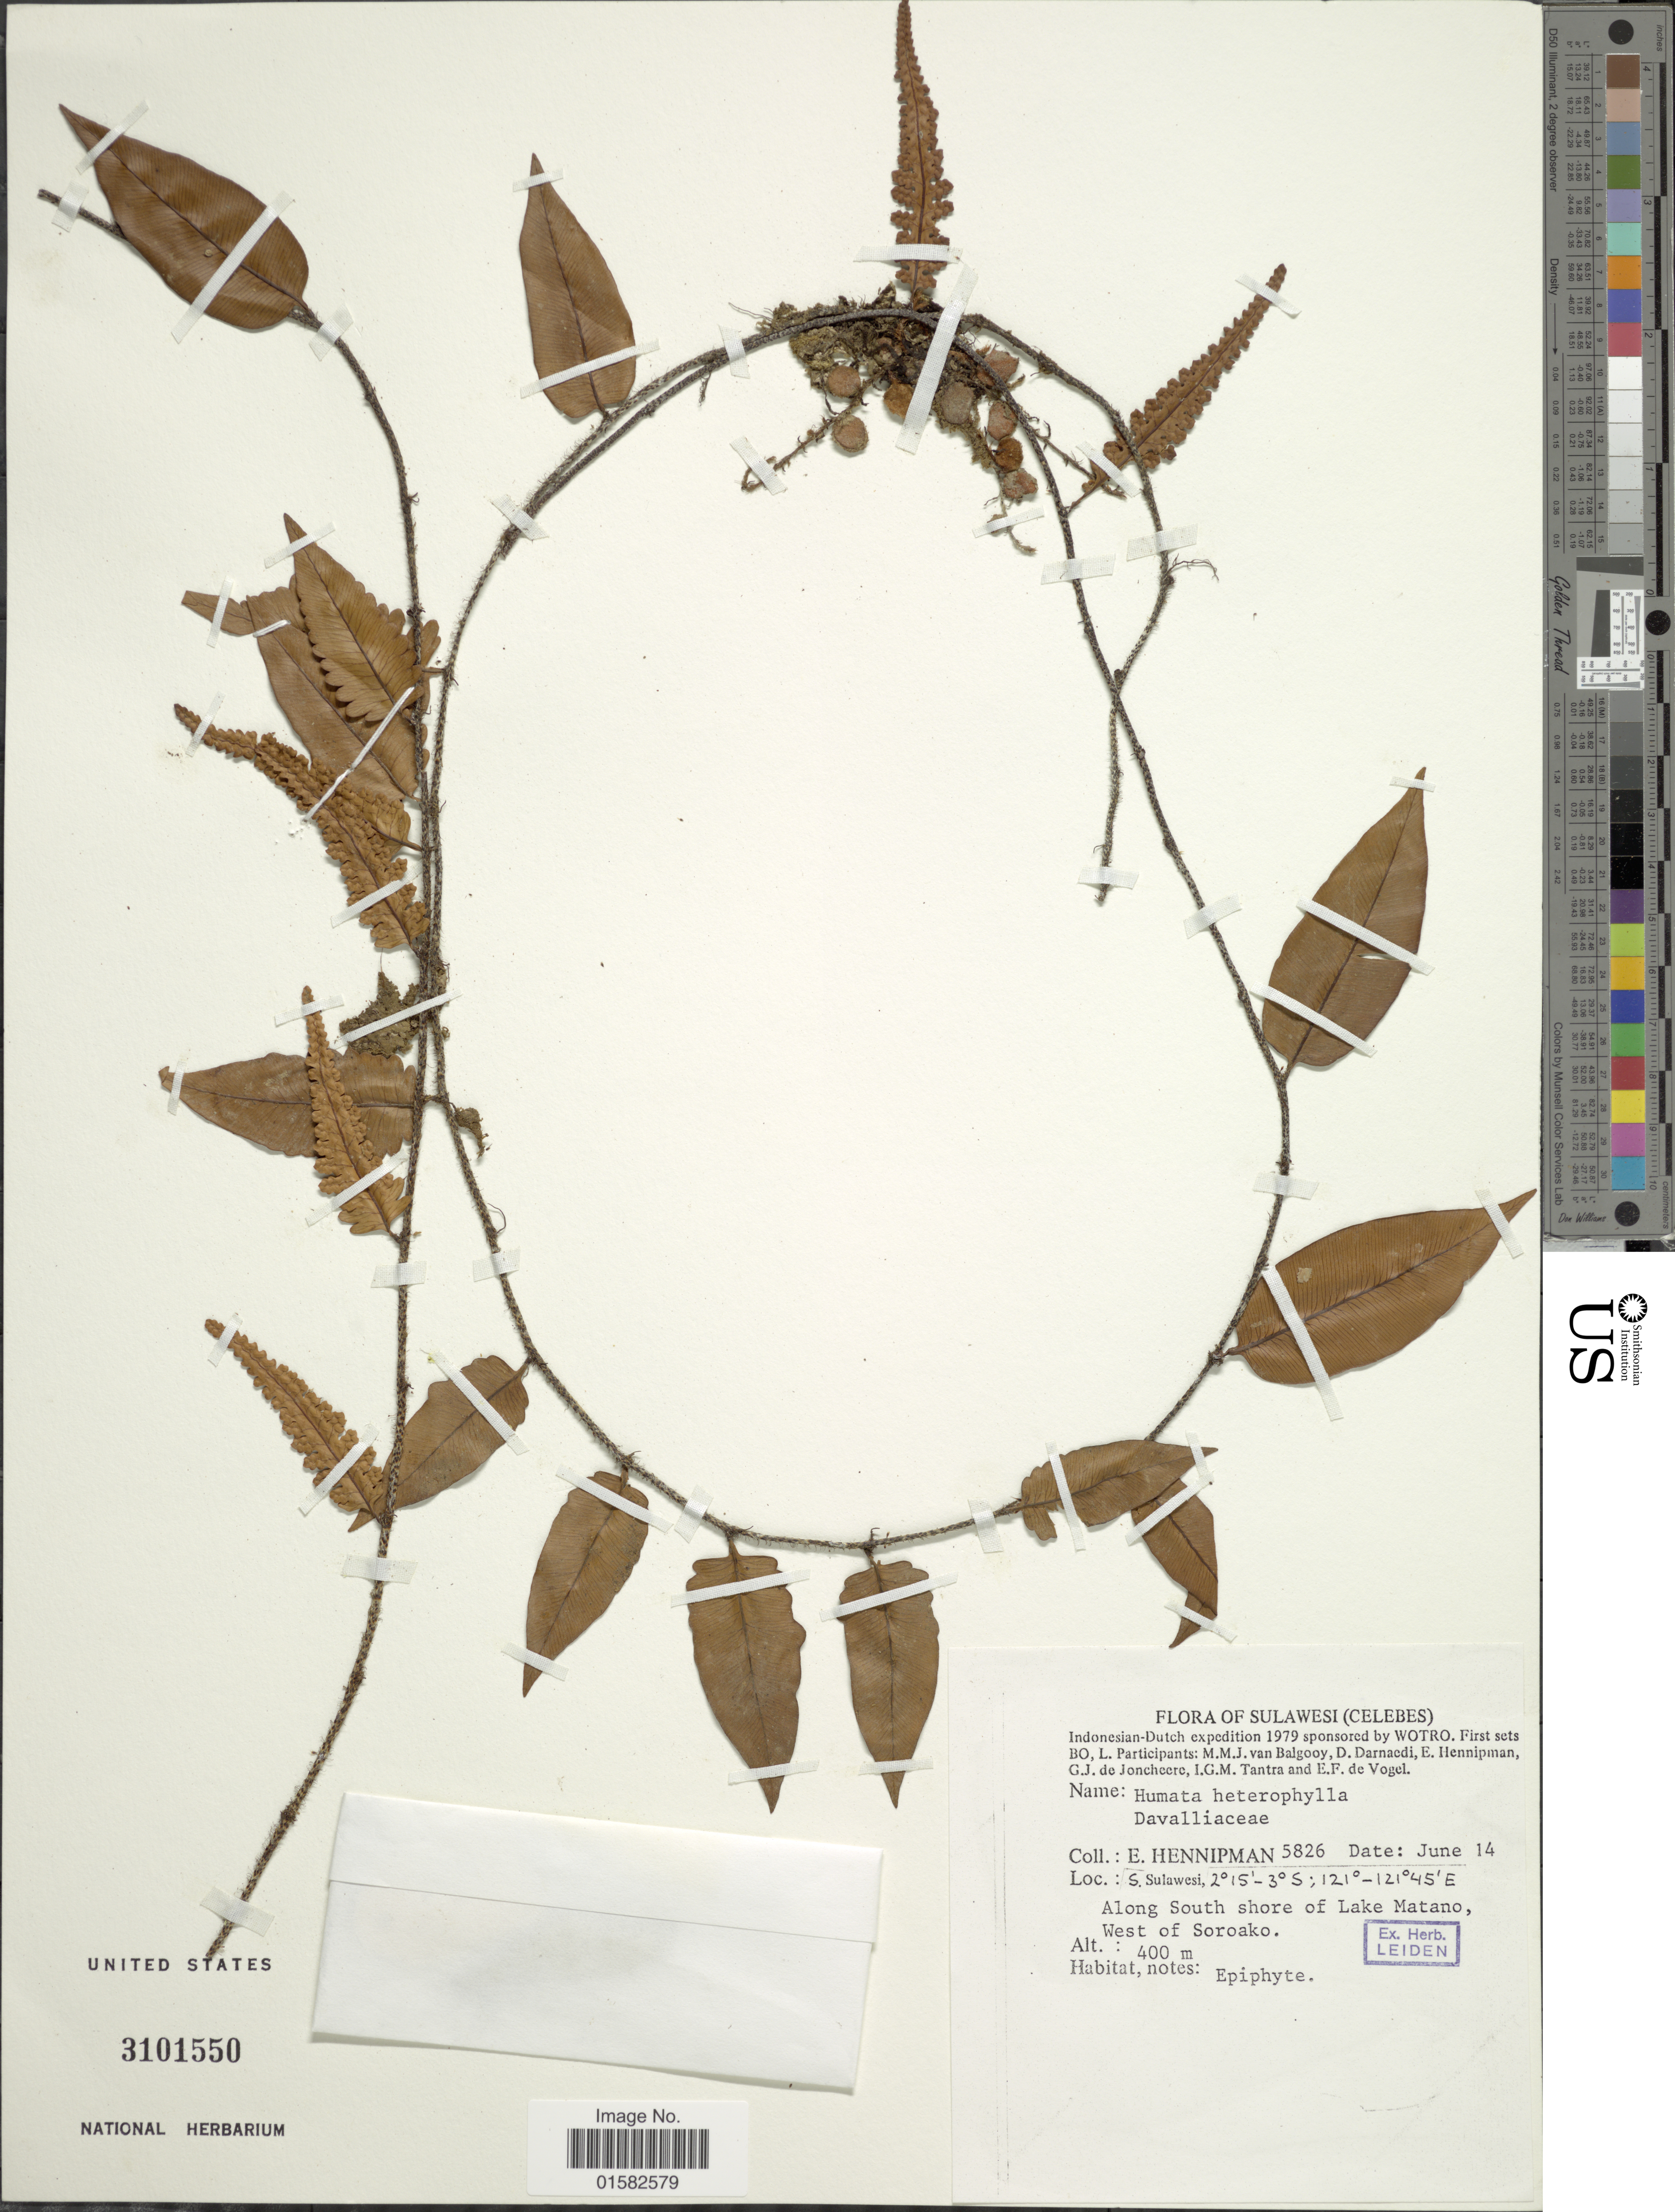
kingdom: Plantae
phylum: Tracheophyta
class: Polypodiopsida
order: Polypodiales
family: Davalliaceae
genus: Humata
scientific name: Humata heterophylla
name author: (Sm.) Desv.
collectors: E. Hennipman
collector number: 5826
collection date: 1979-06-14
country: Indonesia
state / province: Sulawesi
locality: Celebes, S.Sulawesi, Along South shore of Lake Matano, West of Saroako.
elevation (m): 400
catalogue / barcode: US 3101550